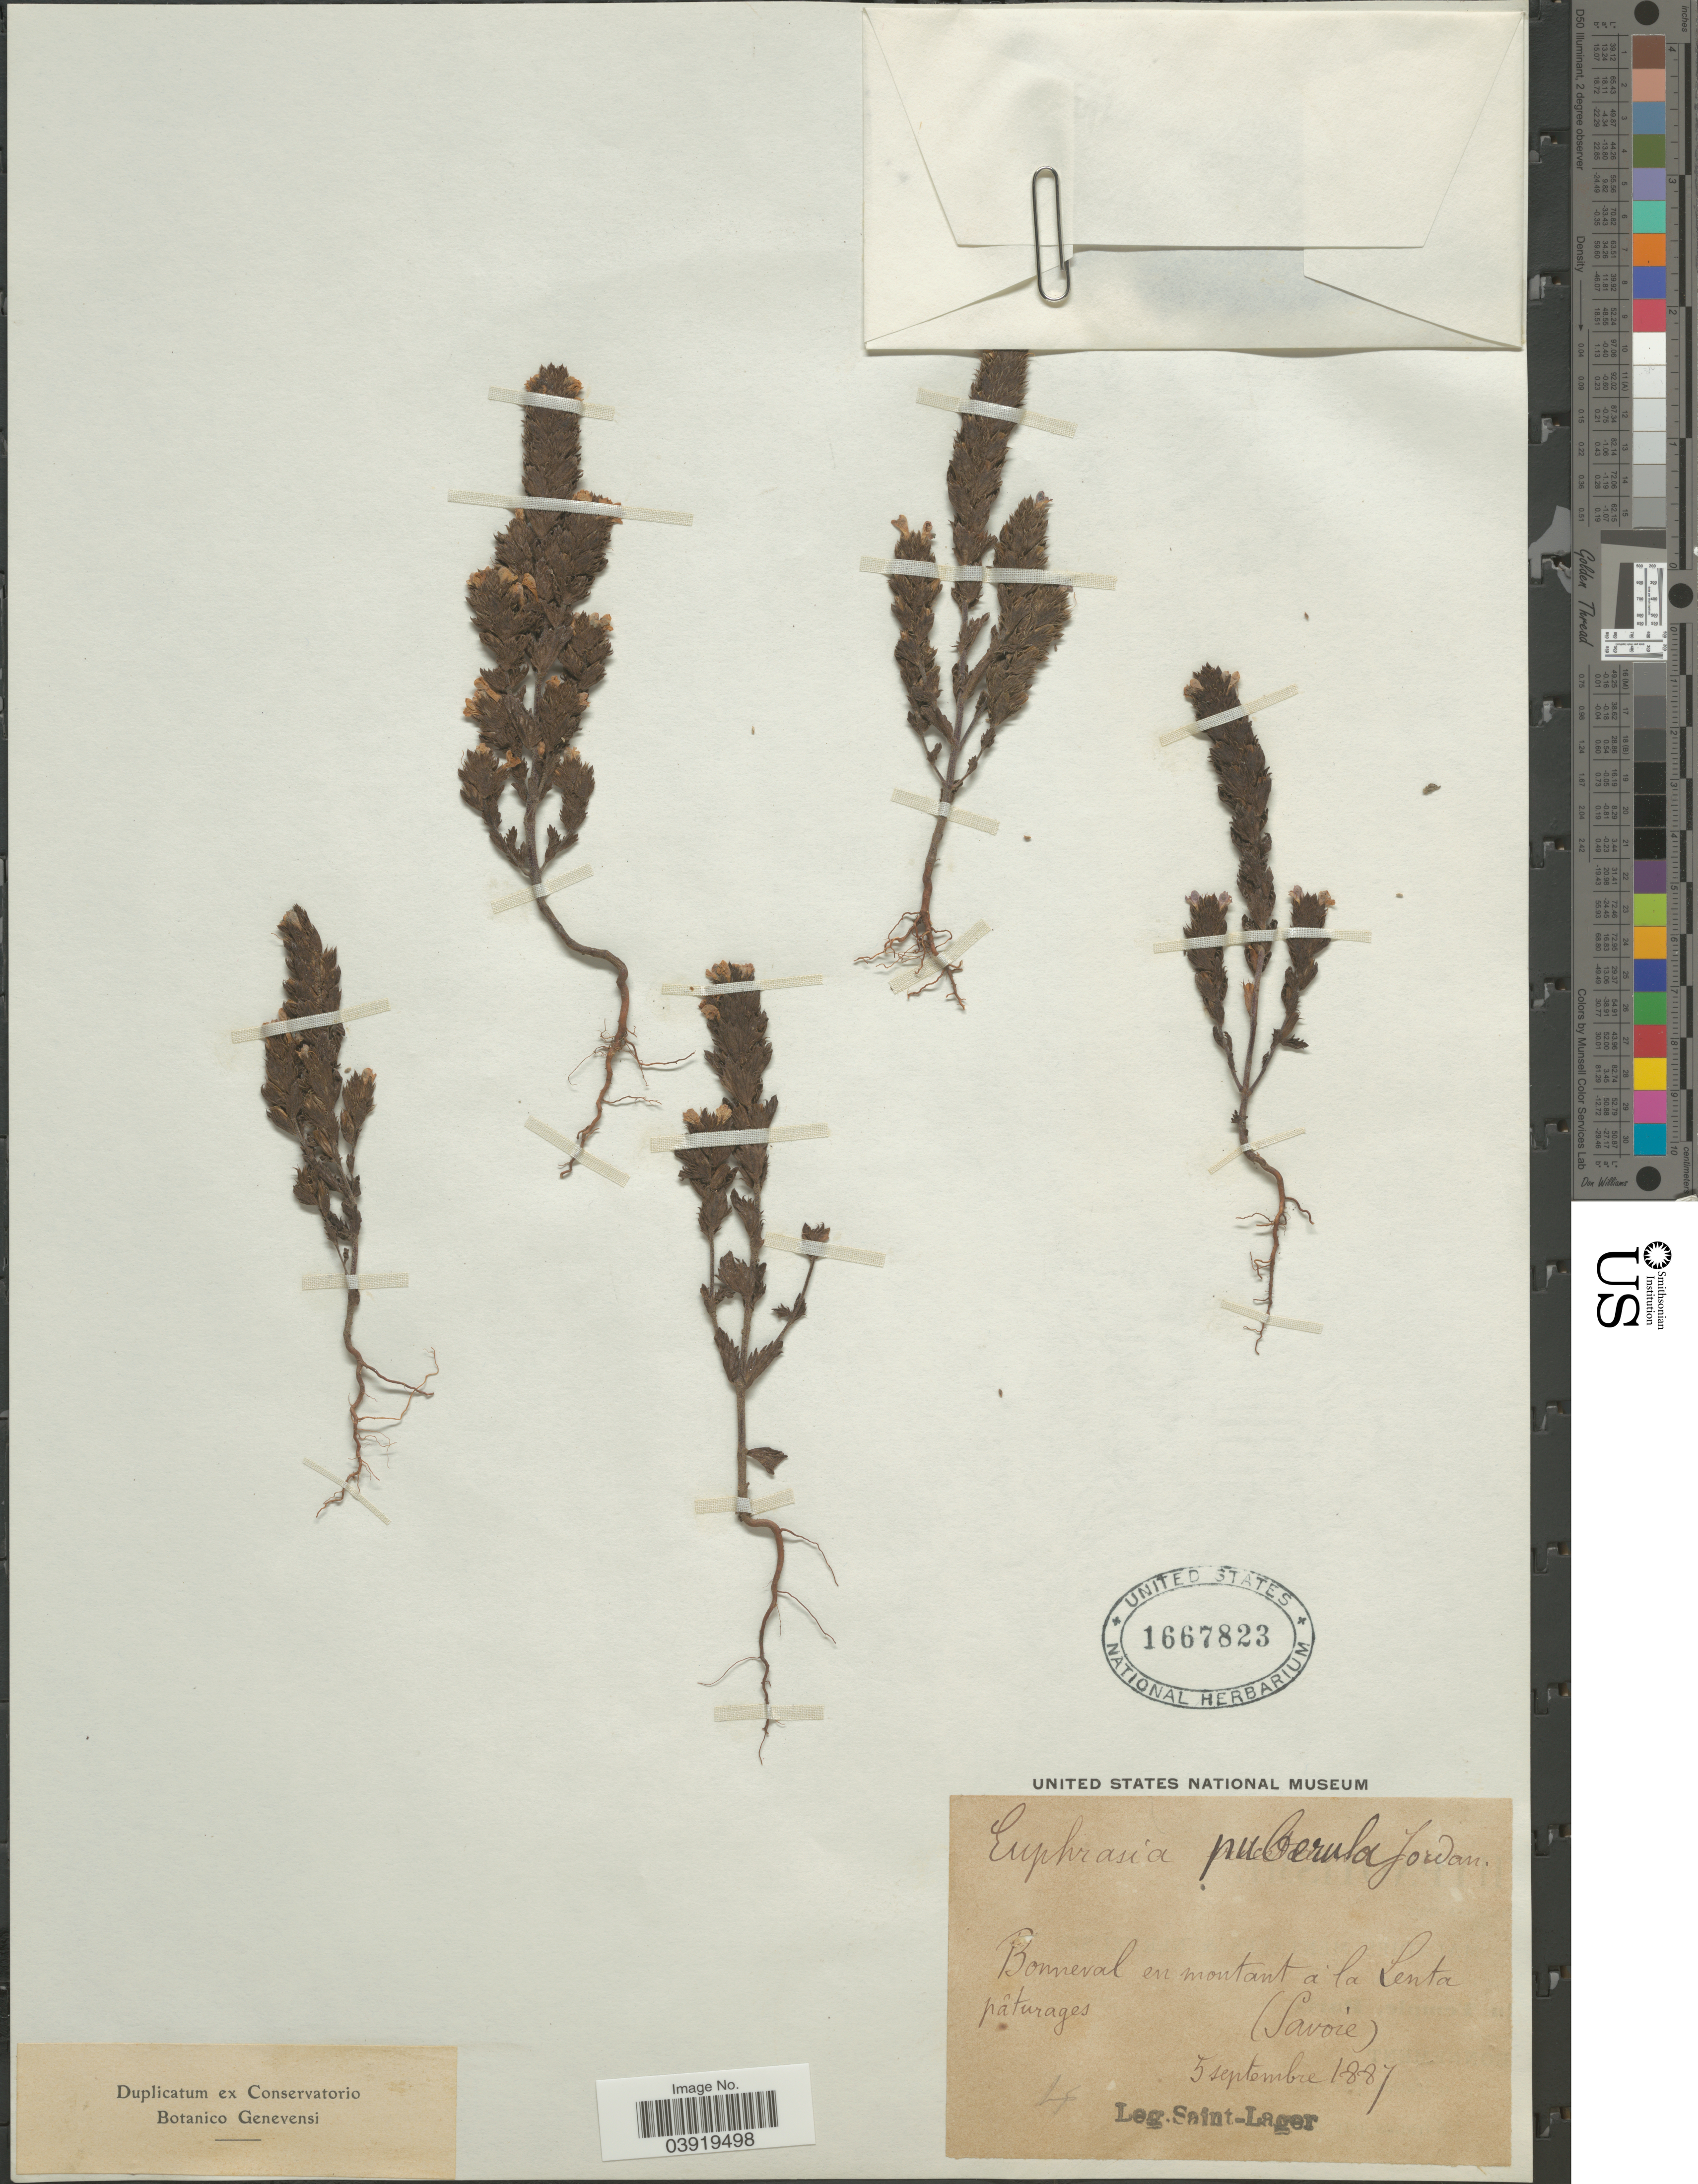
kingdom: Plantae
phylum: Tracheophyta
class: Magnoliopsida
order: Lamiales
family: Orobanchaceae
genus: Euphrasia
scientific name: Euphrasia puberula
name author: Jord.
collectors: Saint-Lager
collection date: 1887-09-05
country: France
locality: Bonneval en montant a la Lenta [interpreted] påturages. (Savoiè).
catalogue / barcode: US 1667823